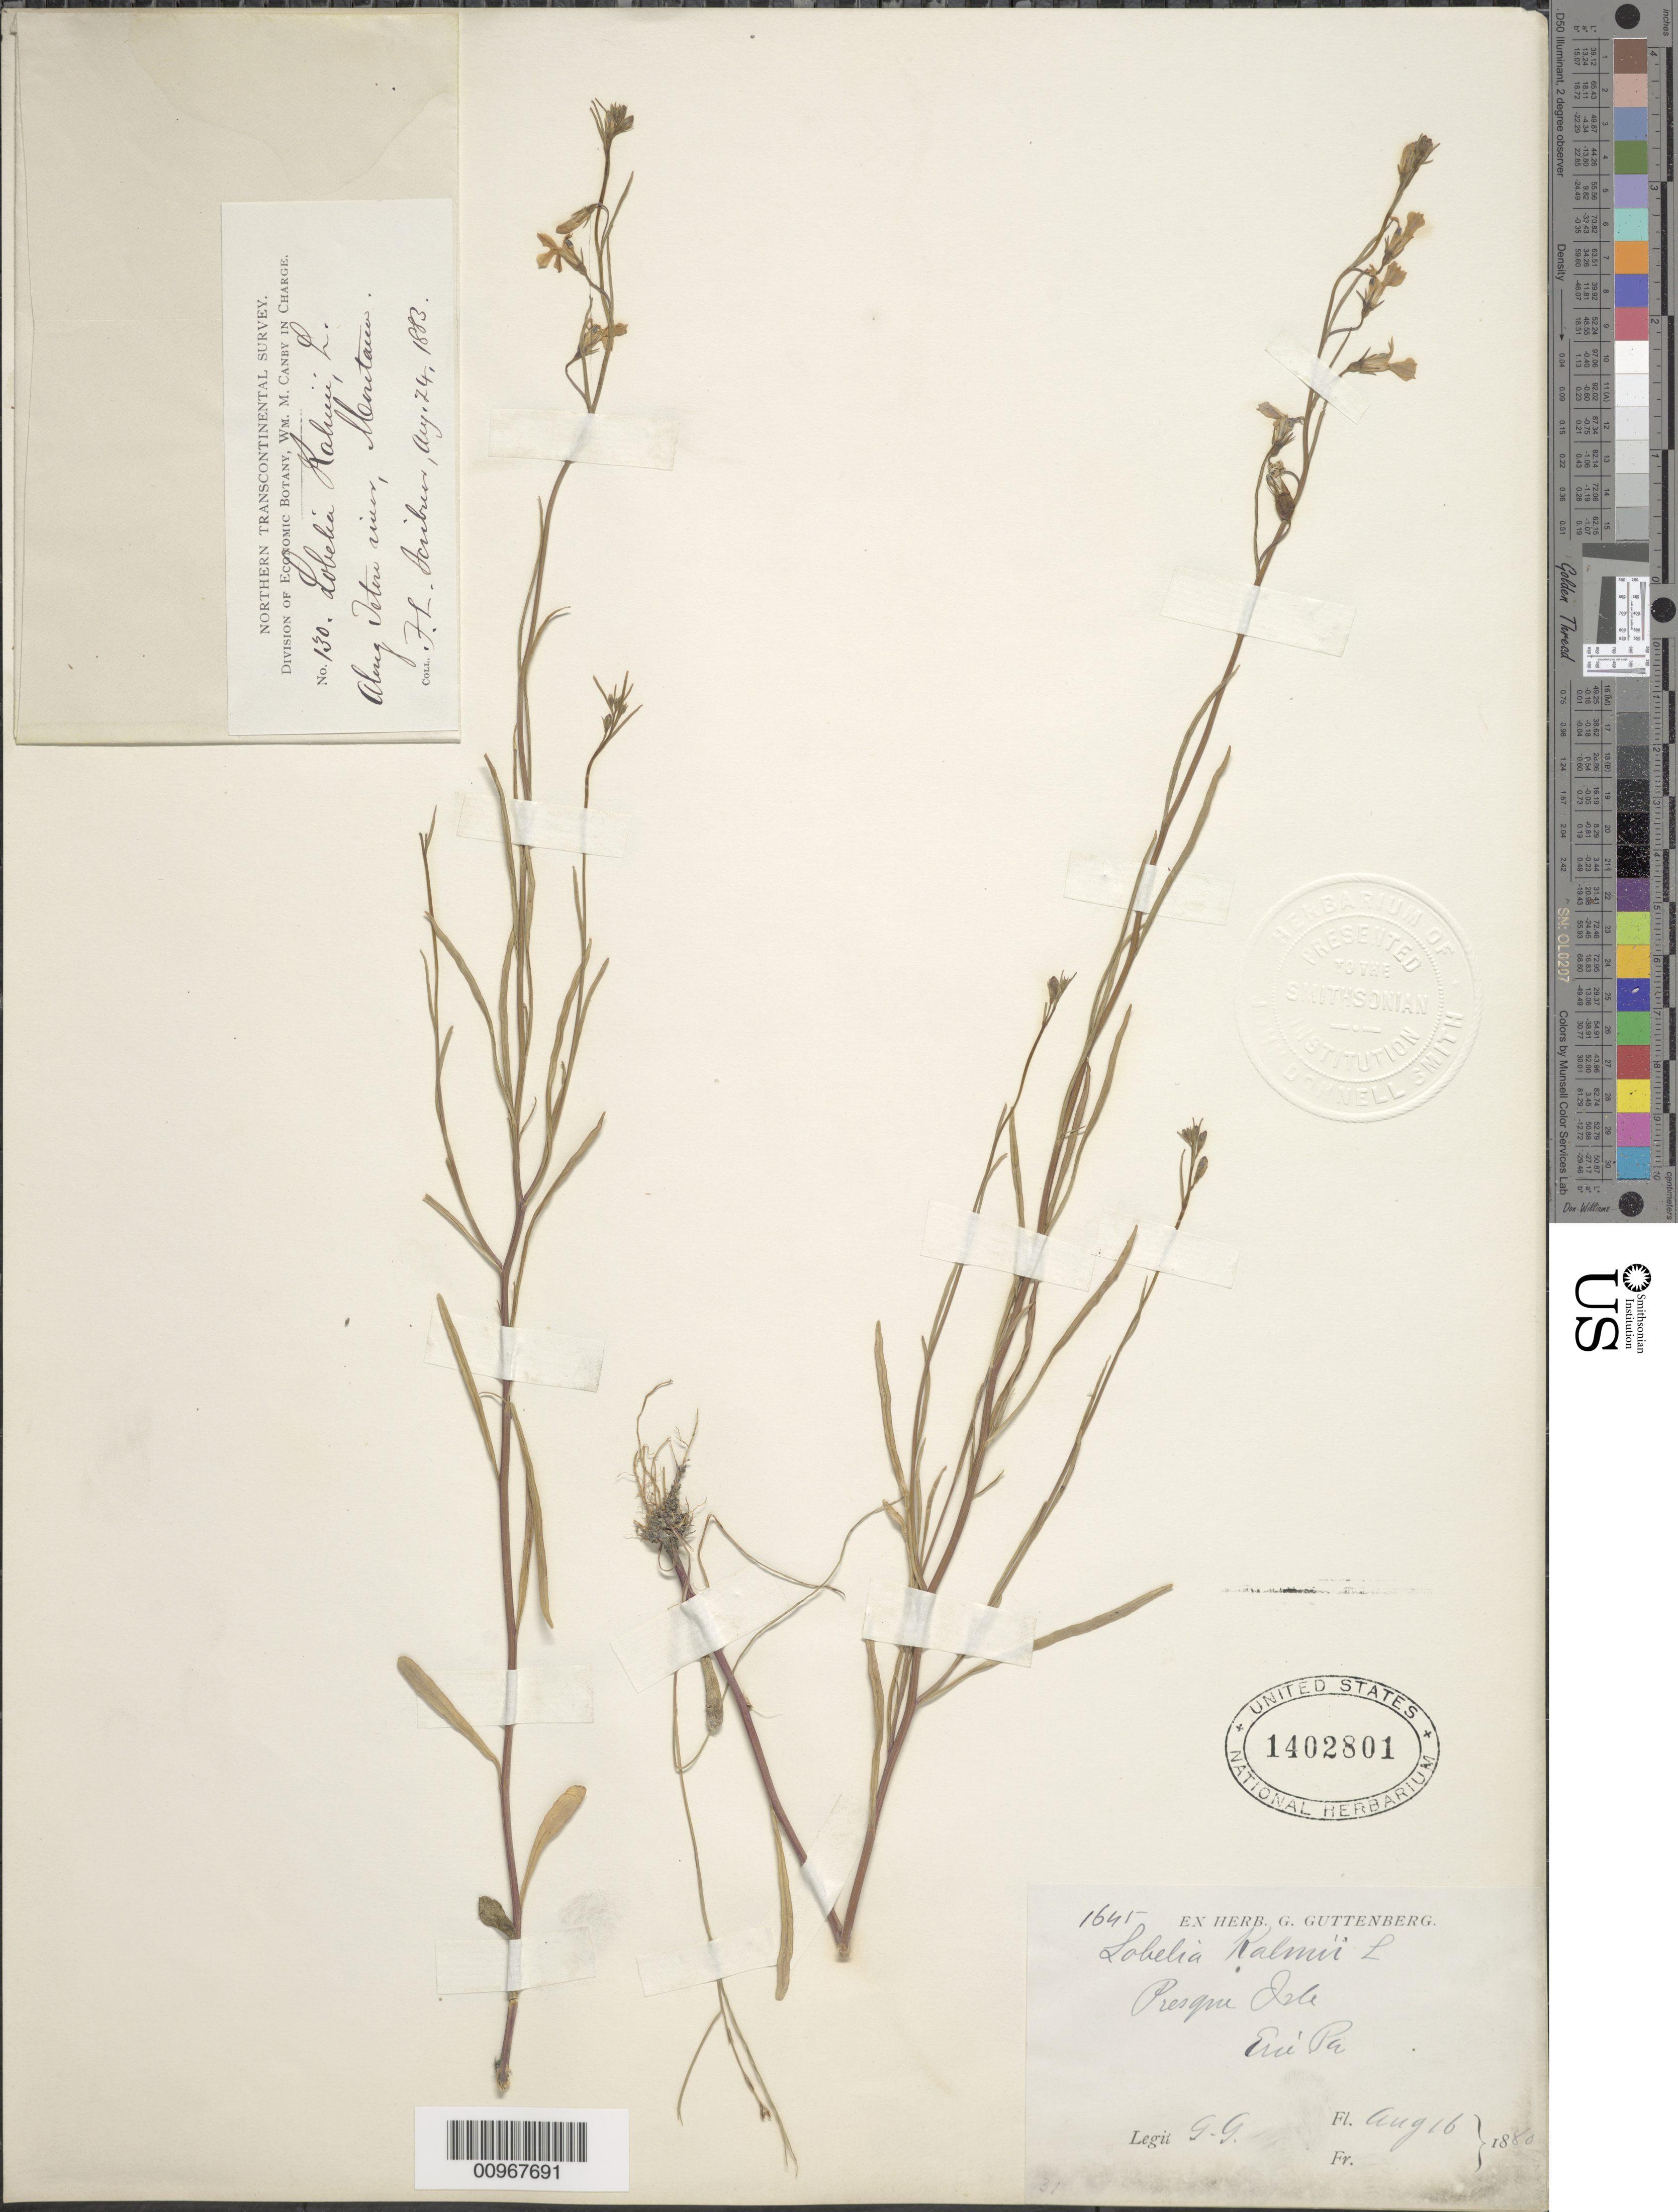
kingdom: Plantae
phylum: Tracheophyta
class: Magnoliopsida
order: Asterales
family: Campanulaceae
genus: Lobelia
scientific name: Lobelia kalmii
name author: L.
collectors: R. G. von Guttenberg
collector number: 1645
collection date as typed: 16 Aug 1880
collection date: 1880-08-16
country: United States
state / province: Pennsylvania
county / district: Erie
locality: Presqui Isle. [Presque Isle]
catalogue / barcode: US 1402801